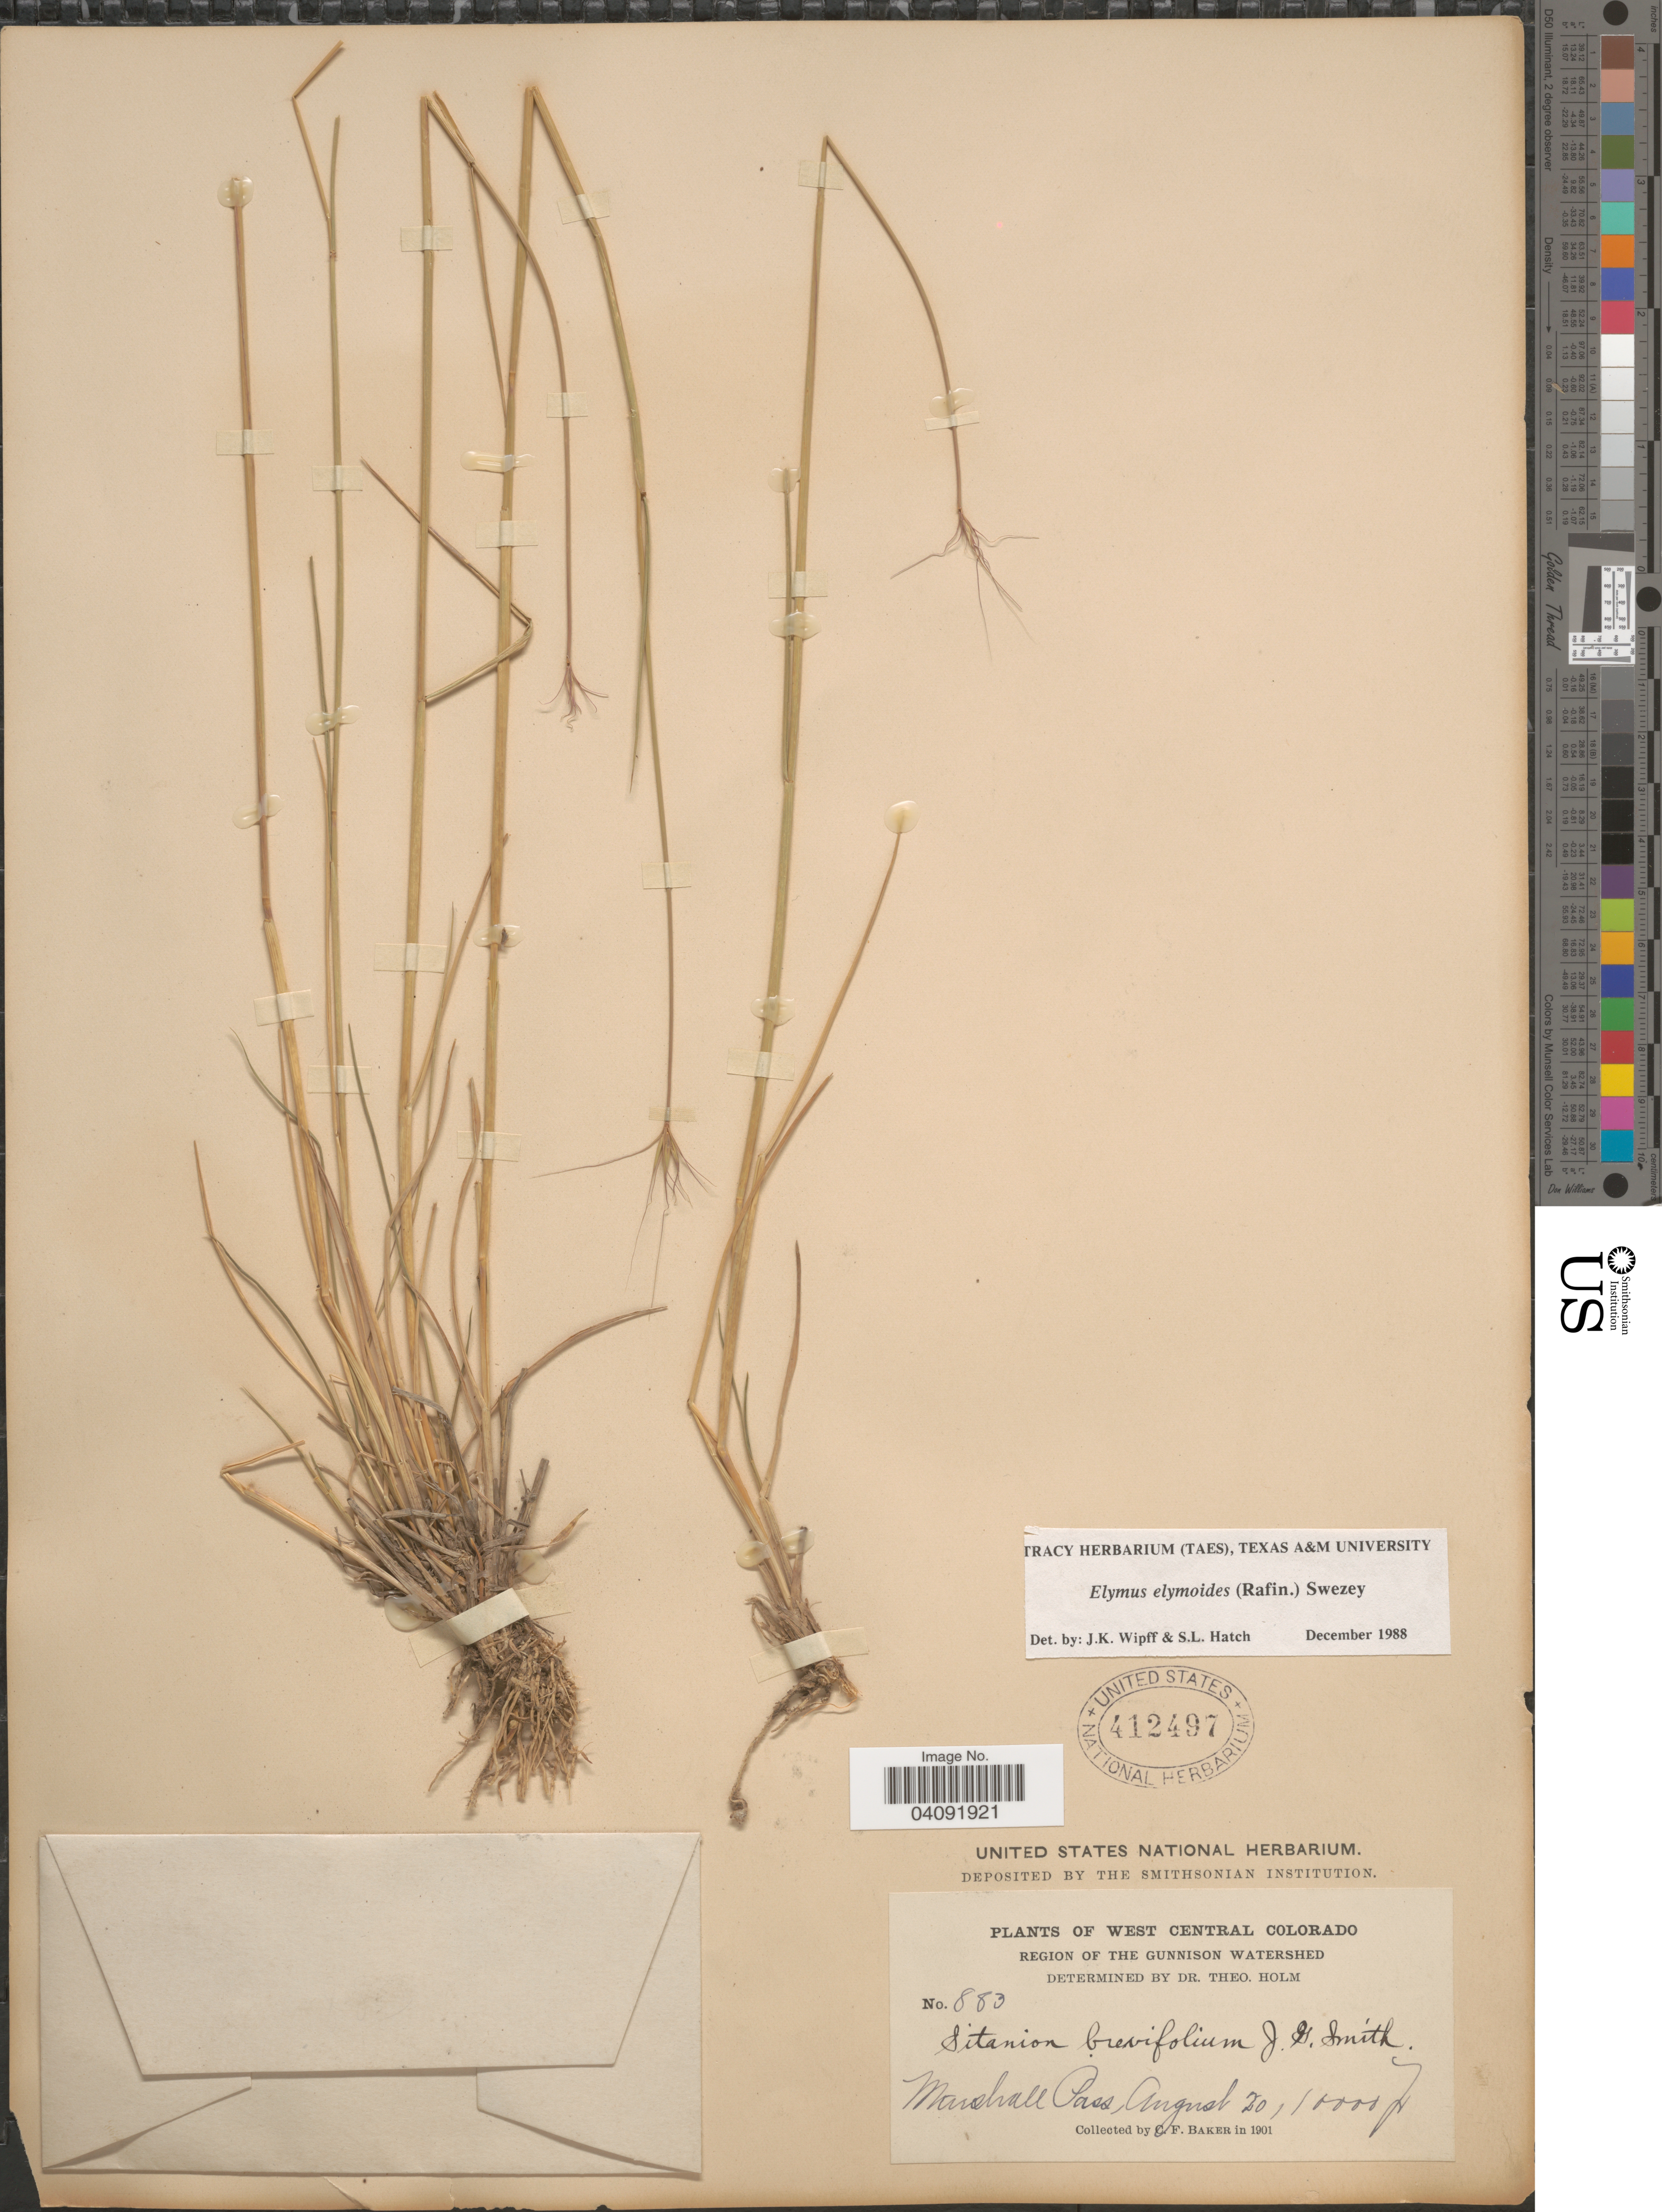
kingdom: Plantae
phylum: Tracheophyta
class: Liliopsida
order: Poales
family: Poaceae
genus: Elymus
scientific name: Elymus elymoides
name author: (Raf.) Swezey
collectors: C. F. Baker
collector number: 883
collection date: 1901-08-20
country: United States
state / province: Colorado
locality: West Central Colorado. Region of the Gunnison Watershed. Marshall Pass.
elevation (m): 3048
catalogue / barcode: US 412497